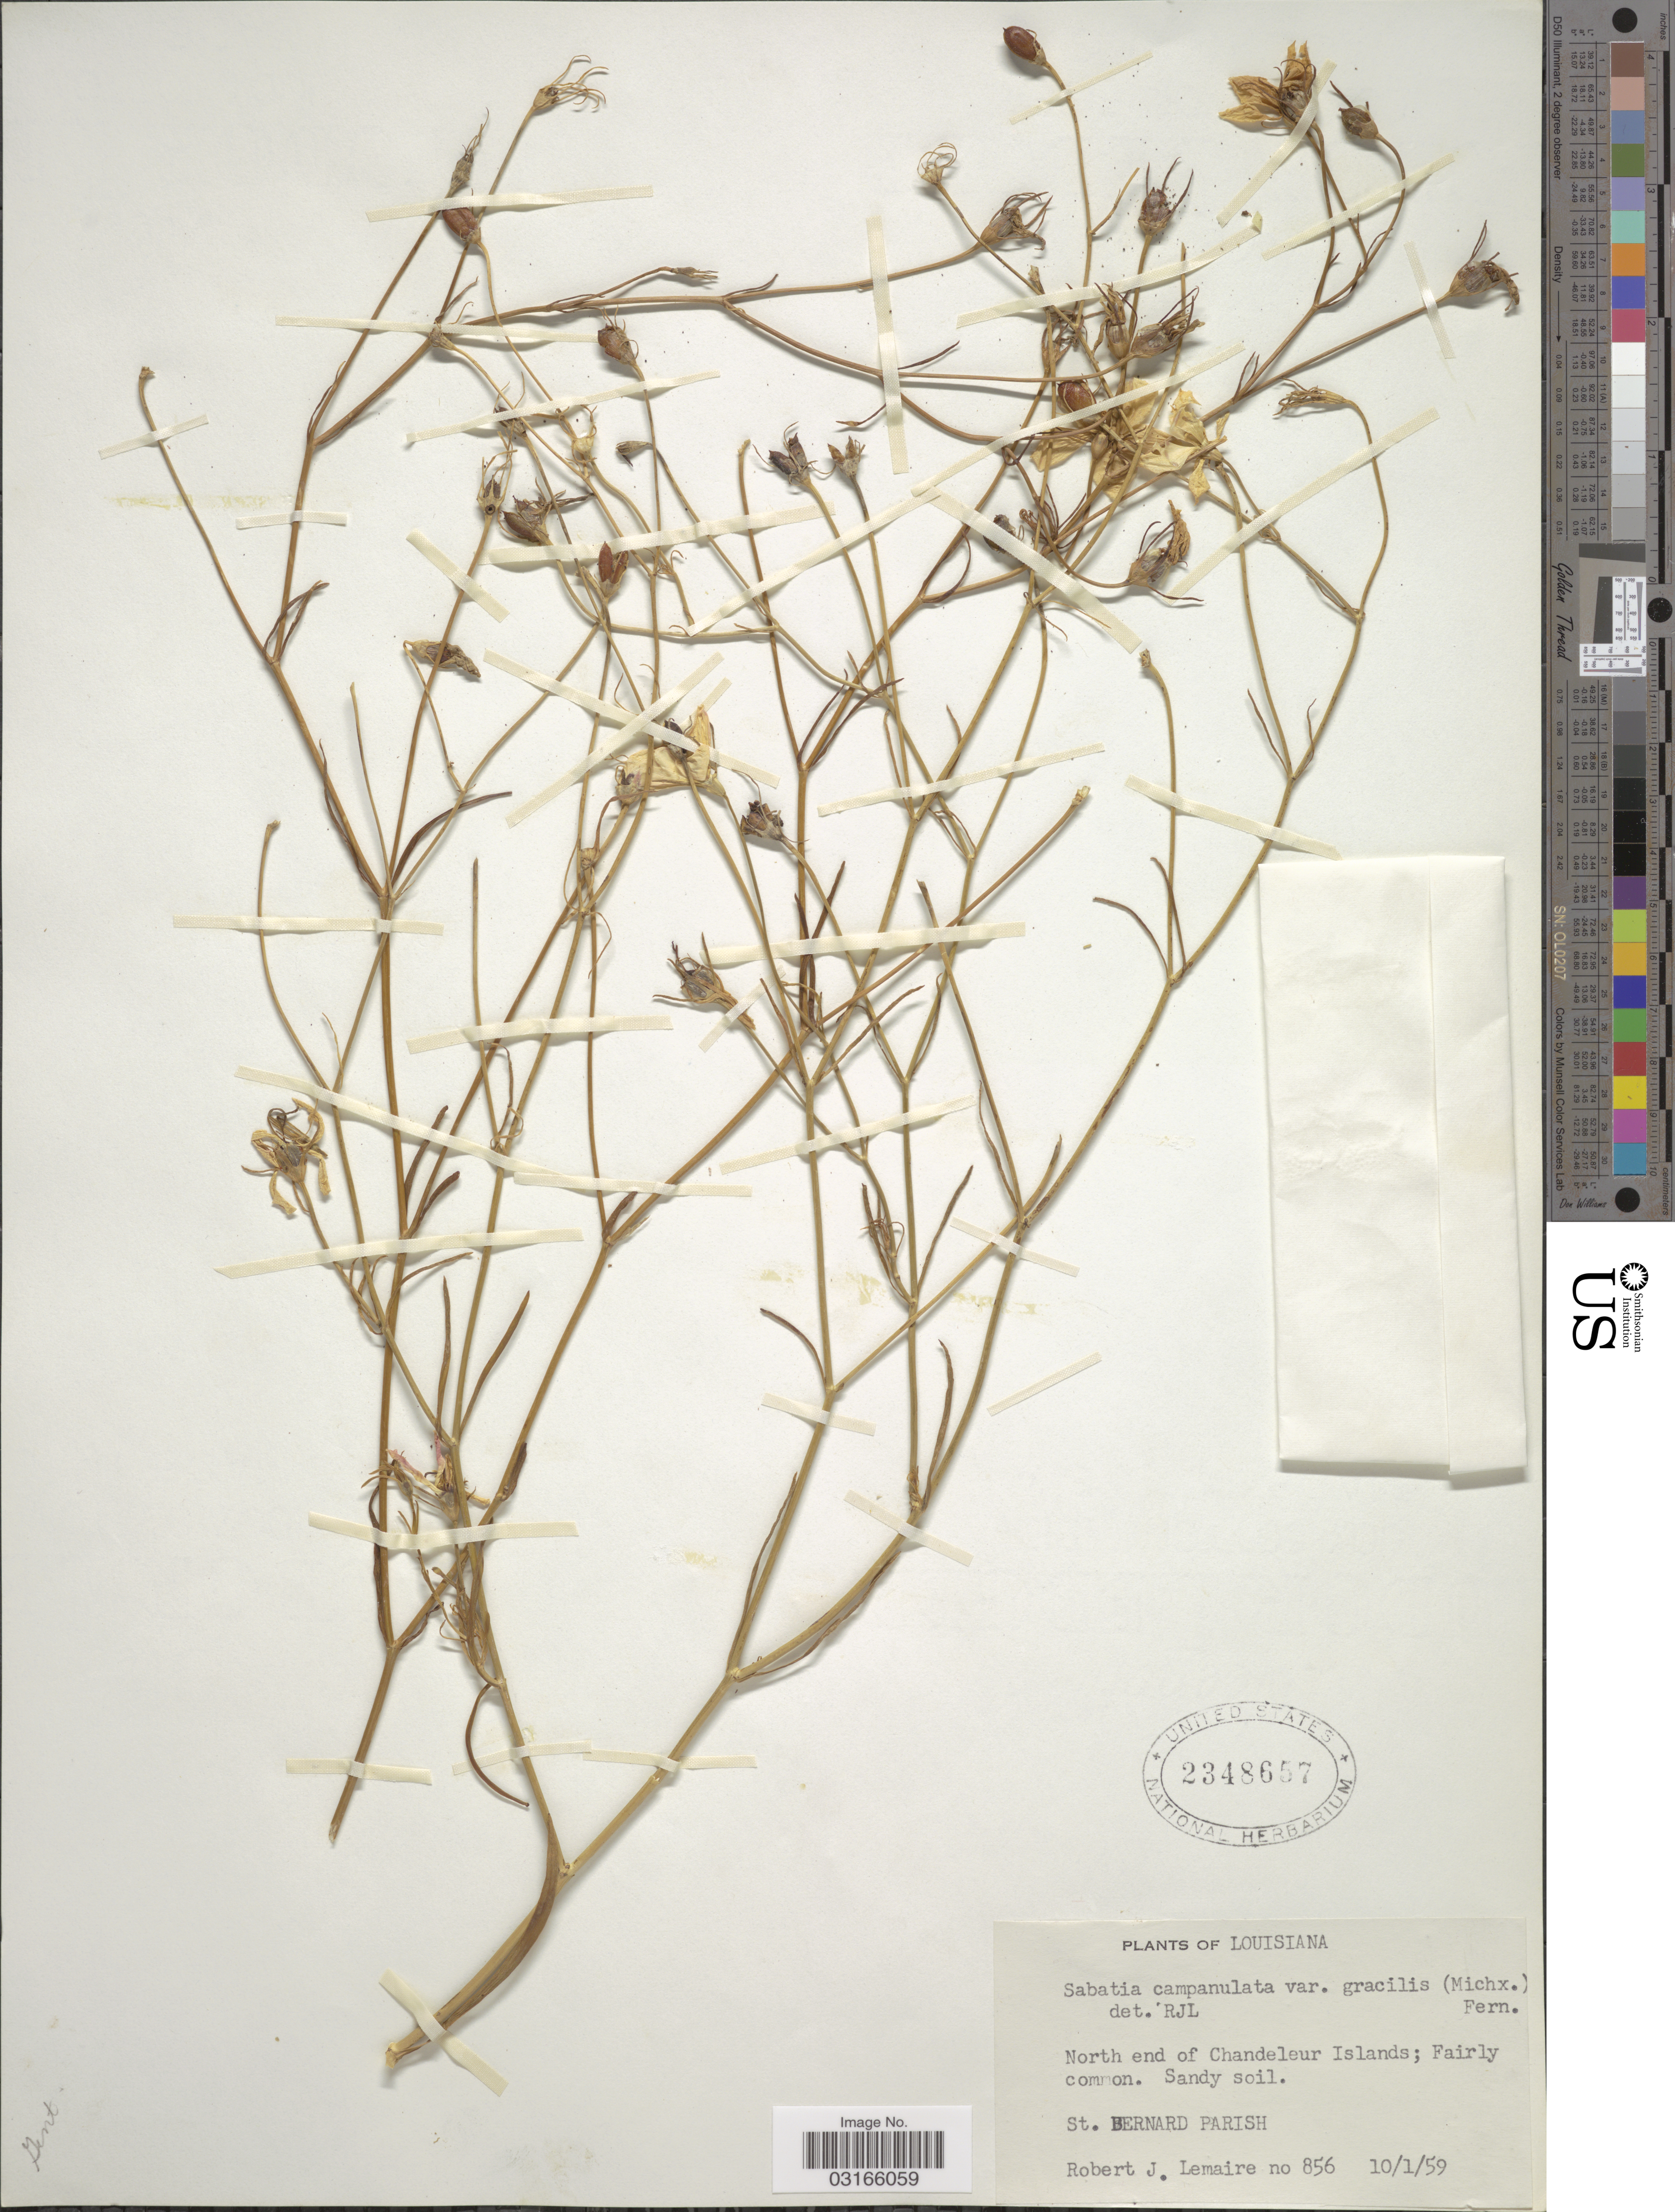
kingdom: Plantae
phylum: Tracheophyta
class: Magnoliopsida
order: Gentianales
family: Gentianaceae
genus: Sabatia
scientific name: Sabatia campanulata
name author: (L.) Torr.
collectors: R. J. Lemaire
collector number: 856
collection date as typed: Transcribed d/m/y: 1/10/59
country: United States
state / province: Louisiana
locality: North end of Chandeleur Islands; Fairly common, St. Bernard Parish.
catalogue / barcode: US 2348657